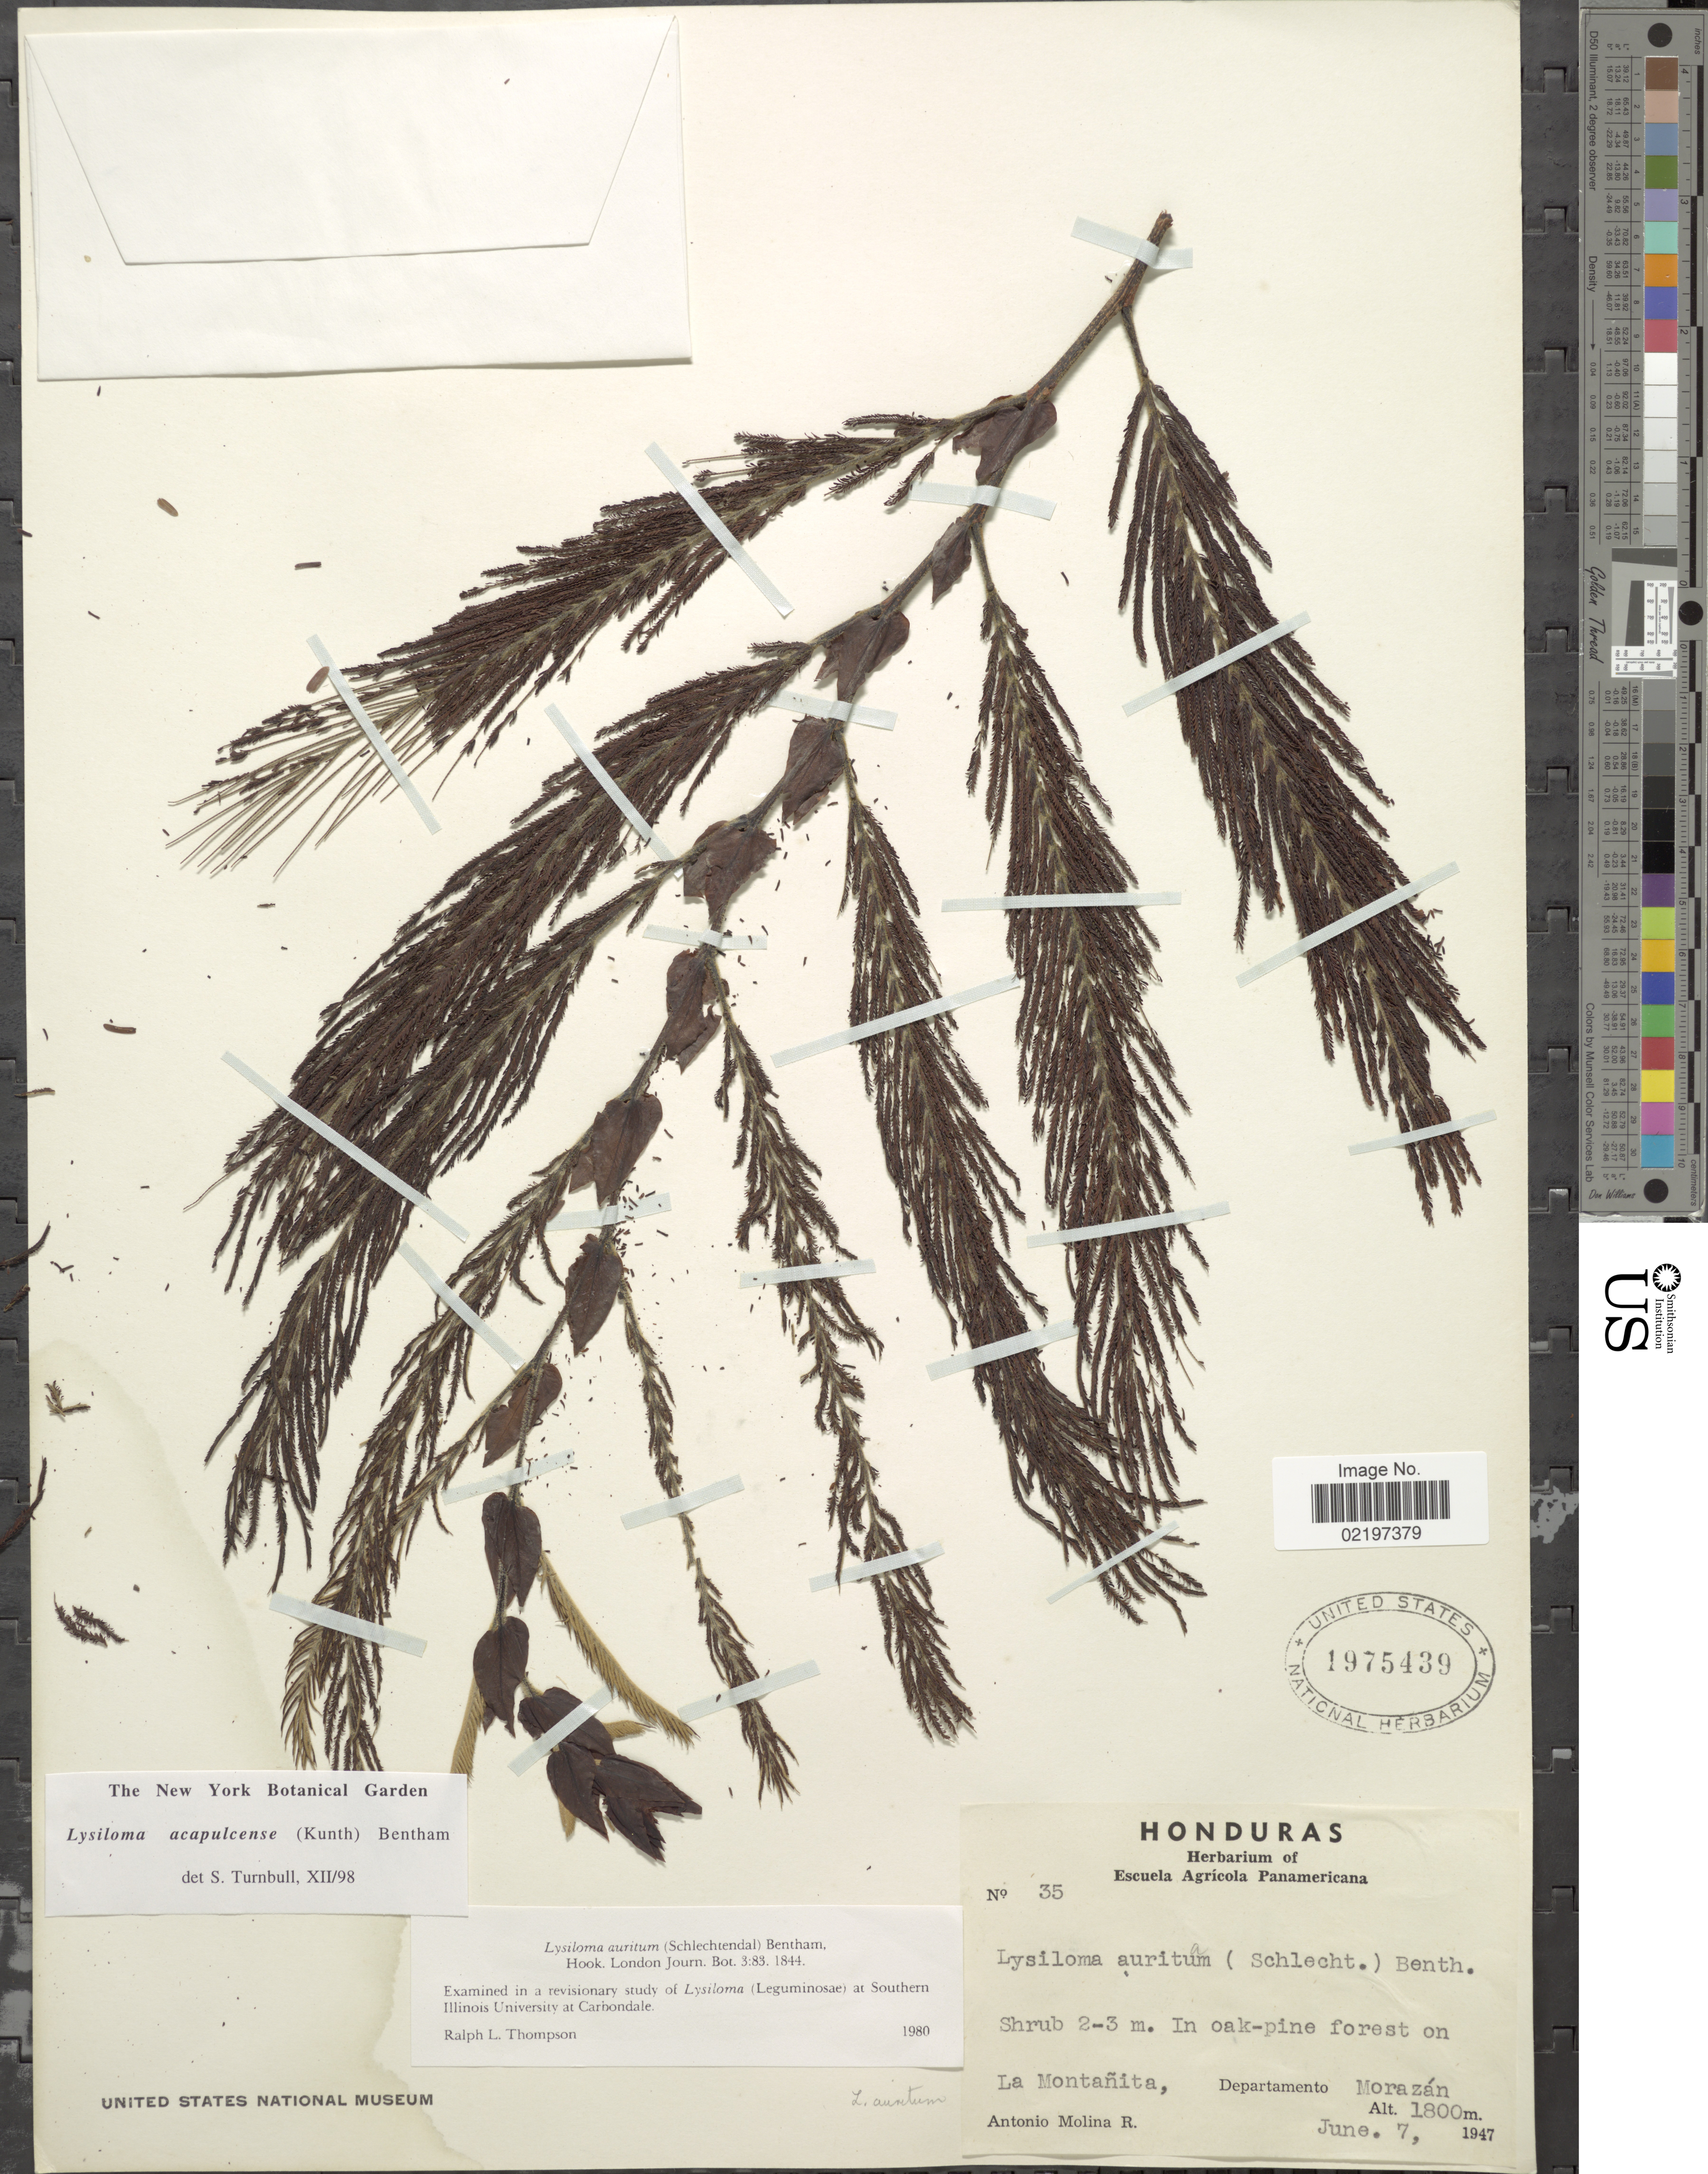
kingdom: Plantae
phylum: Tracheophyta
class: Magnoliopsida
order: Fabales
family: Fabaceae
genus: Lysiloma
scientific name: Lysiloma acapulcense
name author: (Kunth) Benth.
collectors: A. Molina R.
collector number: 35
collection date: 1947-06-07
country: Honduras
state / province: Fco. Morazán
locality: In oak-pine forest on La Montañita, Departamento Morazan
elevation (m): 1800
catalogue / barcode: US 1975439